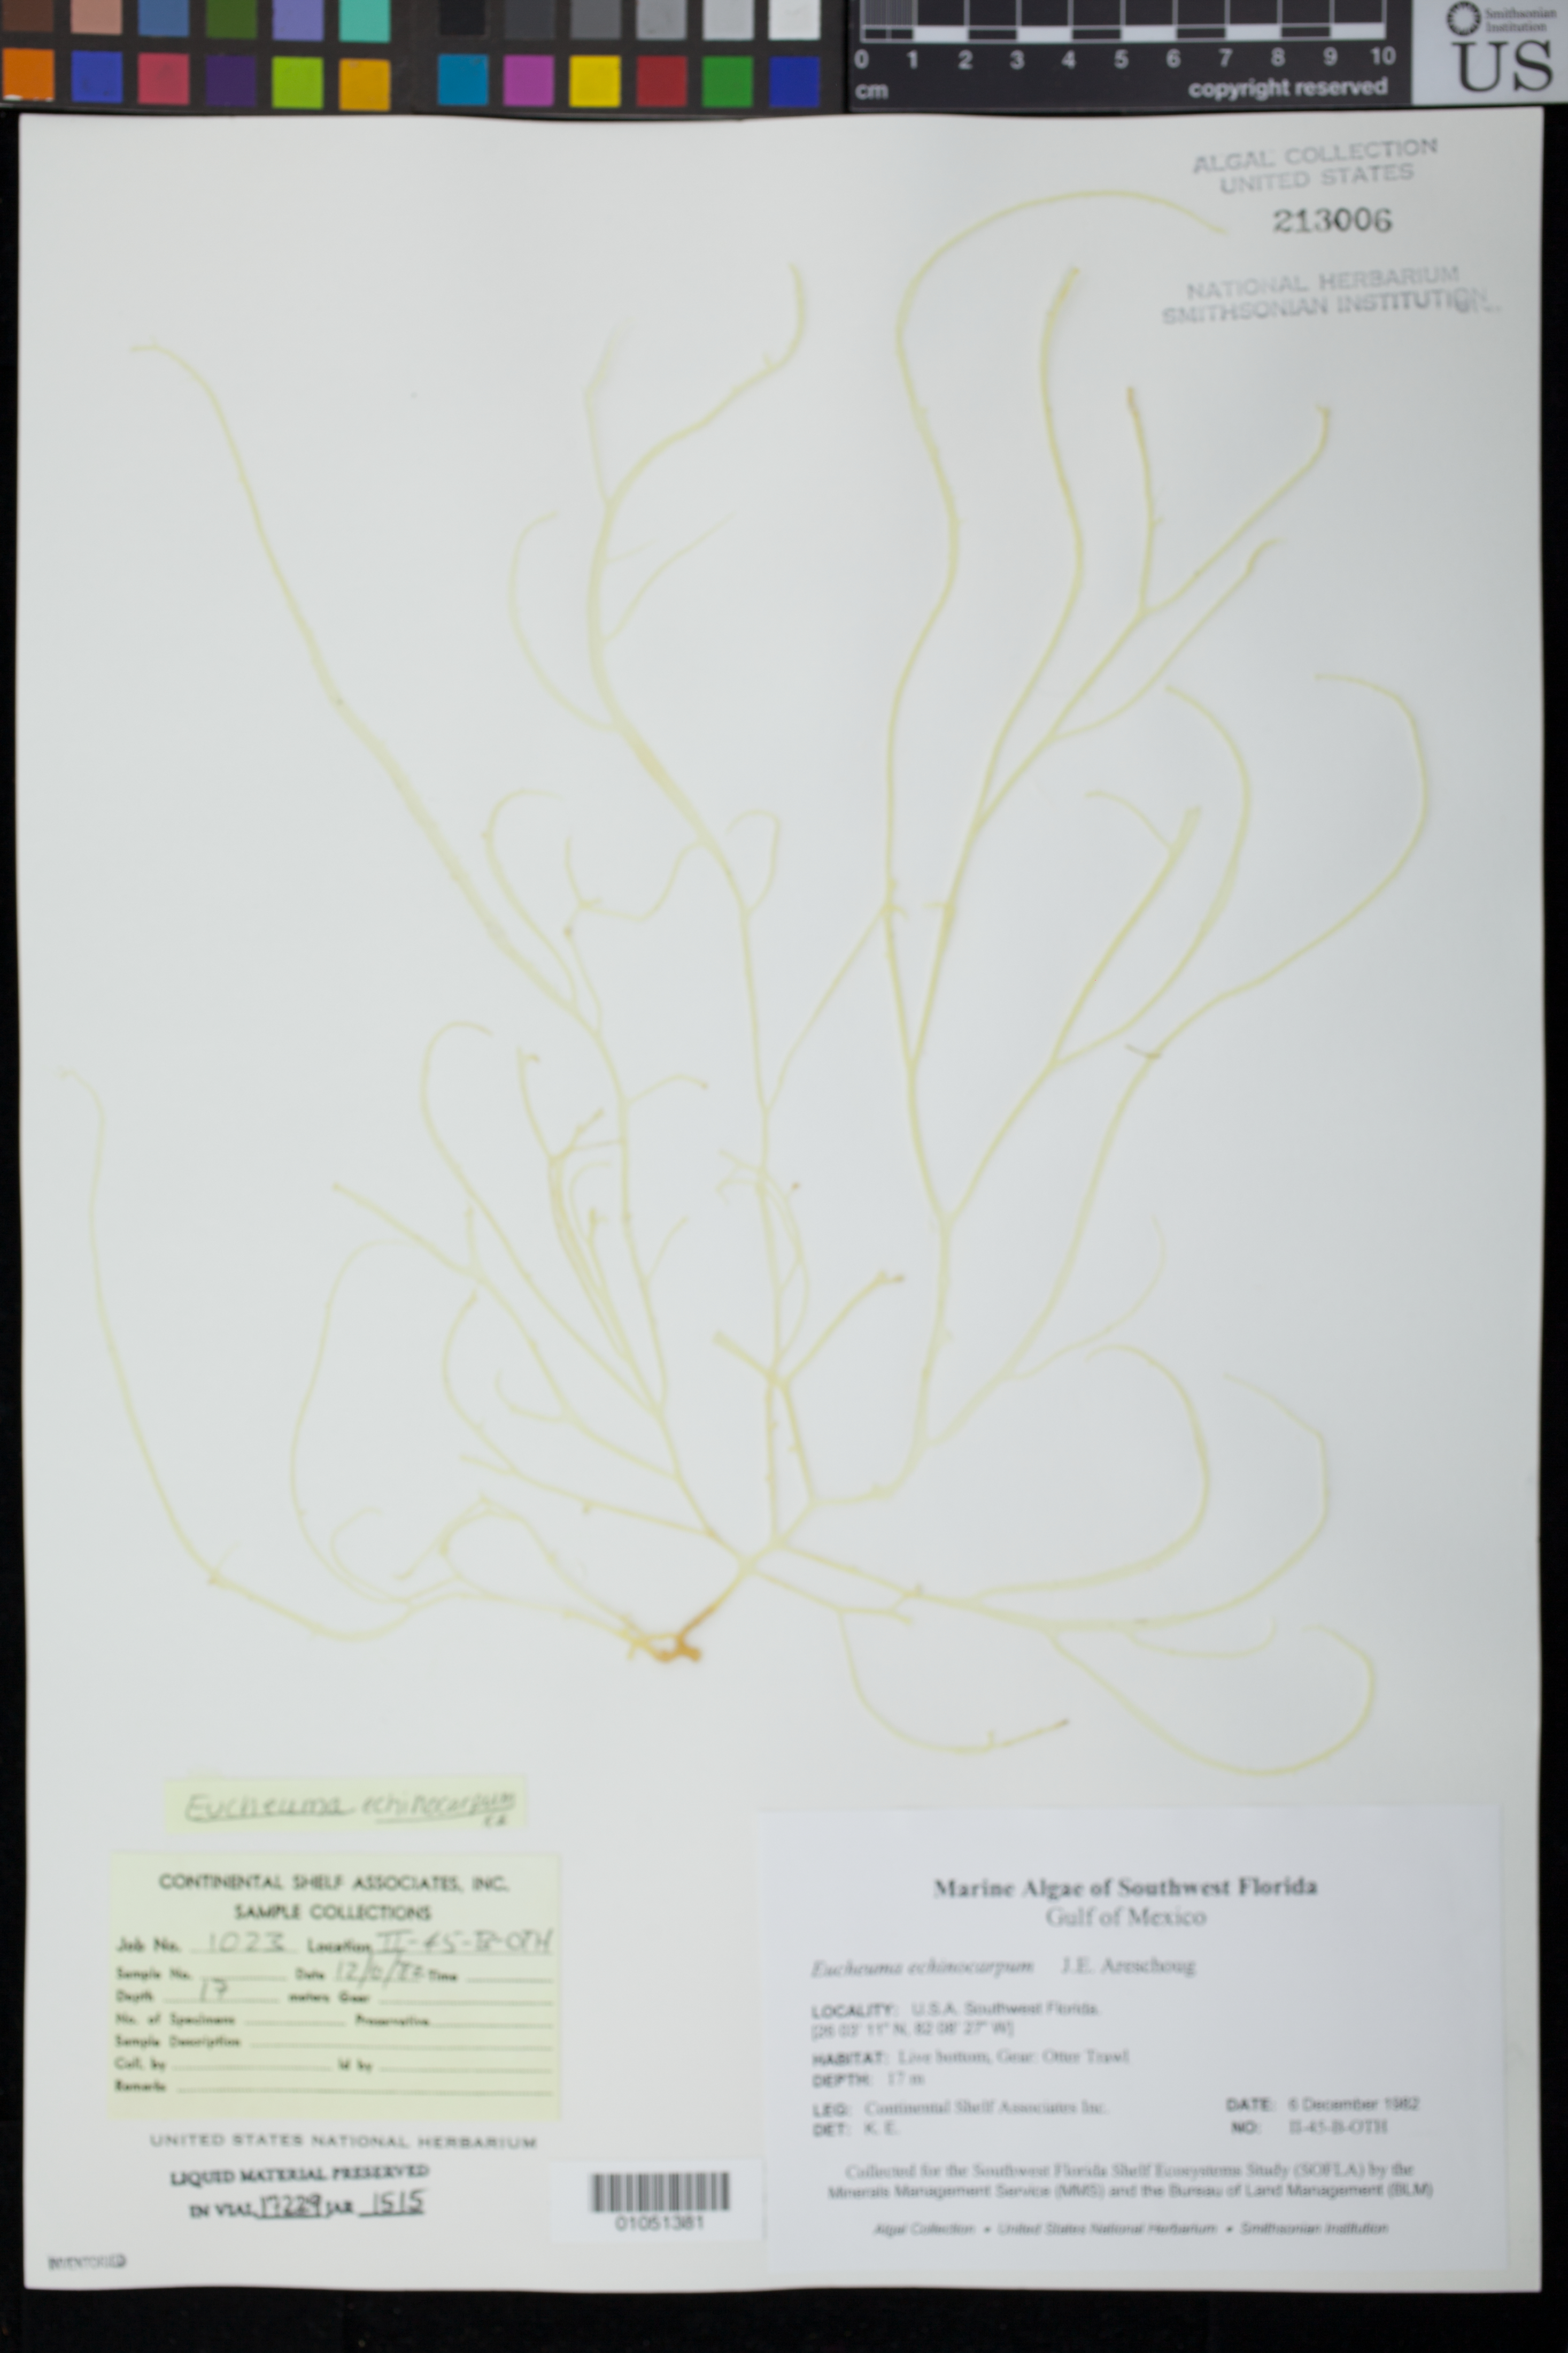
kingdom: Plantae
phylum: Rhodophyta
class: Florideophyceae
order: Gigartinales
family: Solieriaceae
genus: Meristotheca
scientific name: Meristotheca gelidium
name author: (J. Agardh) E.J. Faye & Masuda in E.J. Faye et al.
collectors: Continental Shelf Associates for the MMS/BLM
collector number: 1023-II-45-B-OTH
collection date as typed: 06 Dec 1982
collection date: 1982-12-06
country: United States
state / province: Florida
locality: Gulf of Mexico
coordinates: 26 03'11"N, 82 08'27"W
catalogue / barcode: US 213006